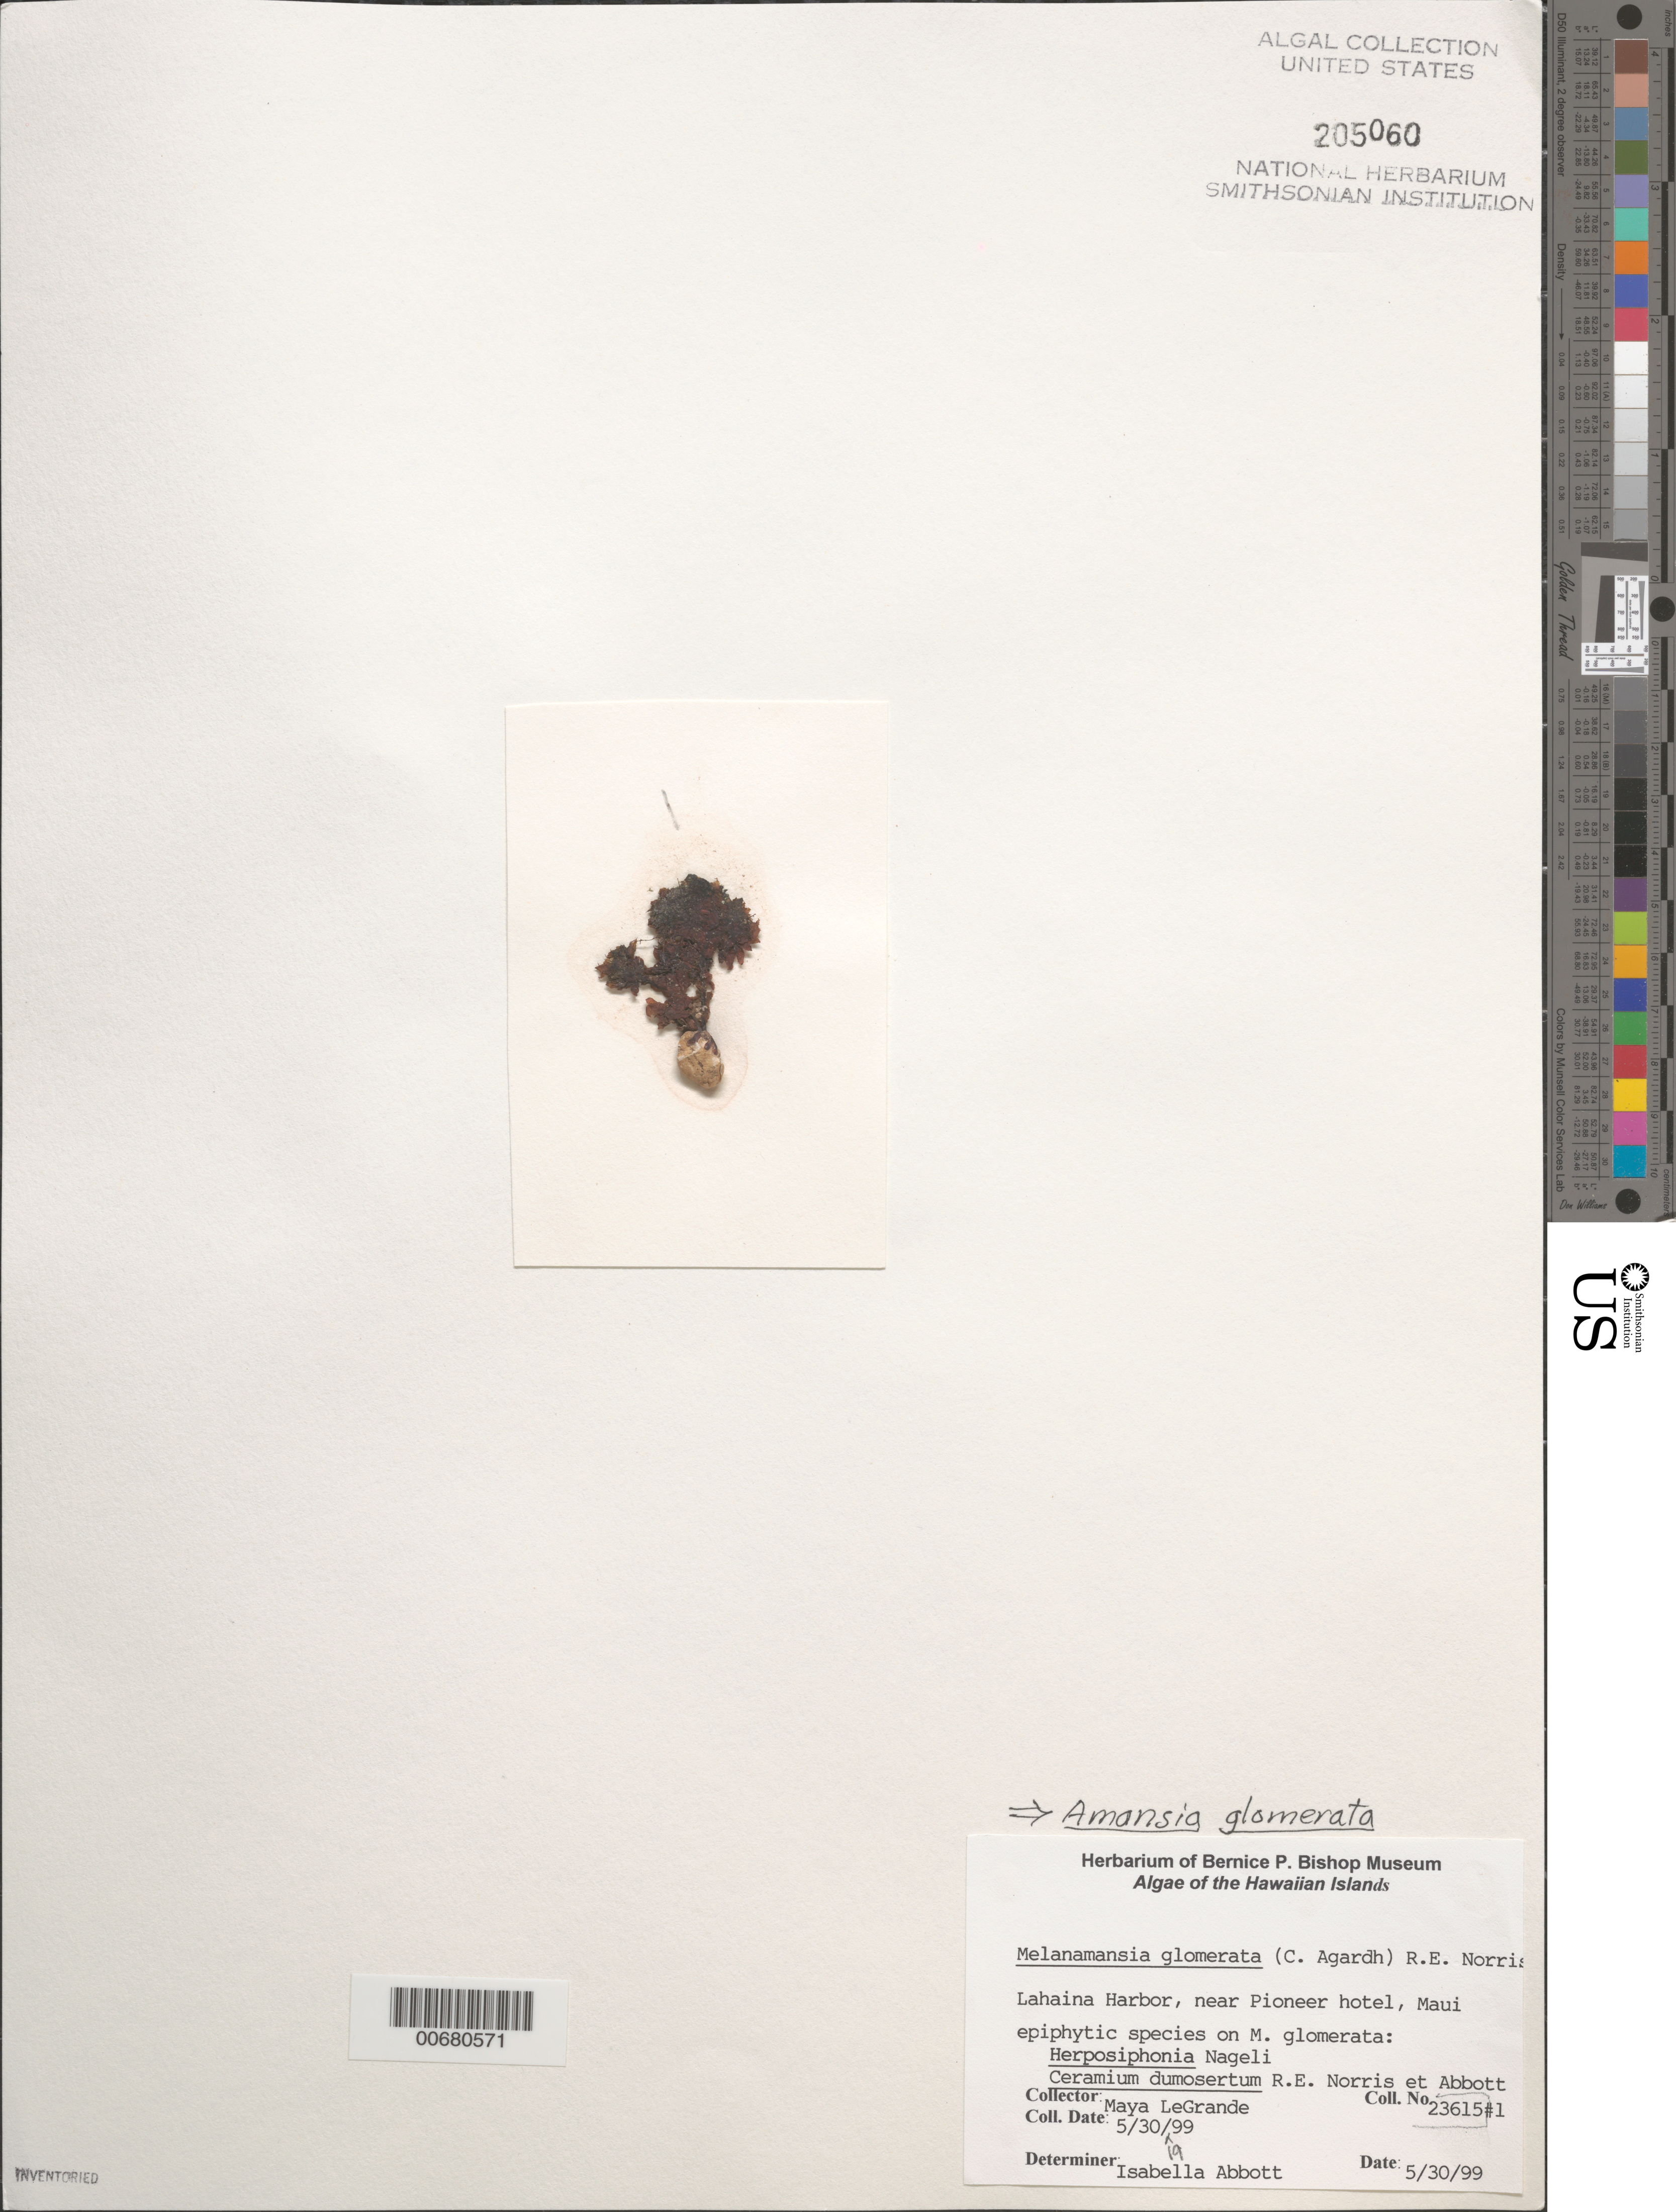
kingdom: Plantae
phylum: Rhodophyta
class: Florideophyceae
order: Ceramiales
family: Rhodomelaceae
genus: Amansia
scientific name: Amansia glomerata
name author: C. Agardh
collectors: M. LeGrande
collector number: IAA 23615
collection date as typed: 30 May 1999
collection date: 1999-05-30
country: United States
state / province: Hawaii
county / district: Maui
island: Maui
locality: Lahaina Harbor near Pioneer Hotel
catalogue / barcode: US 205060